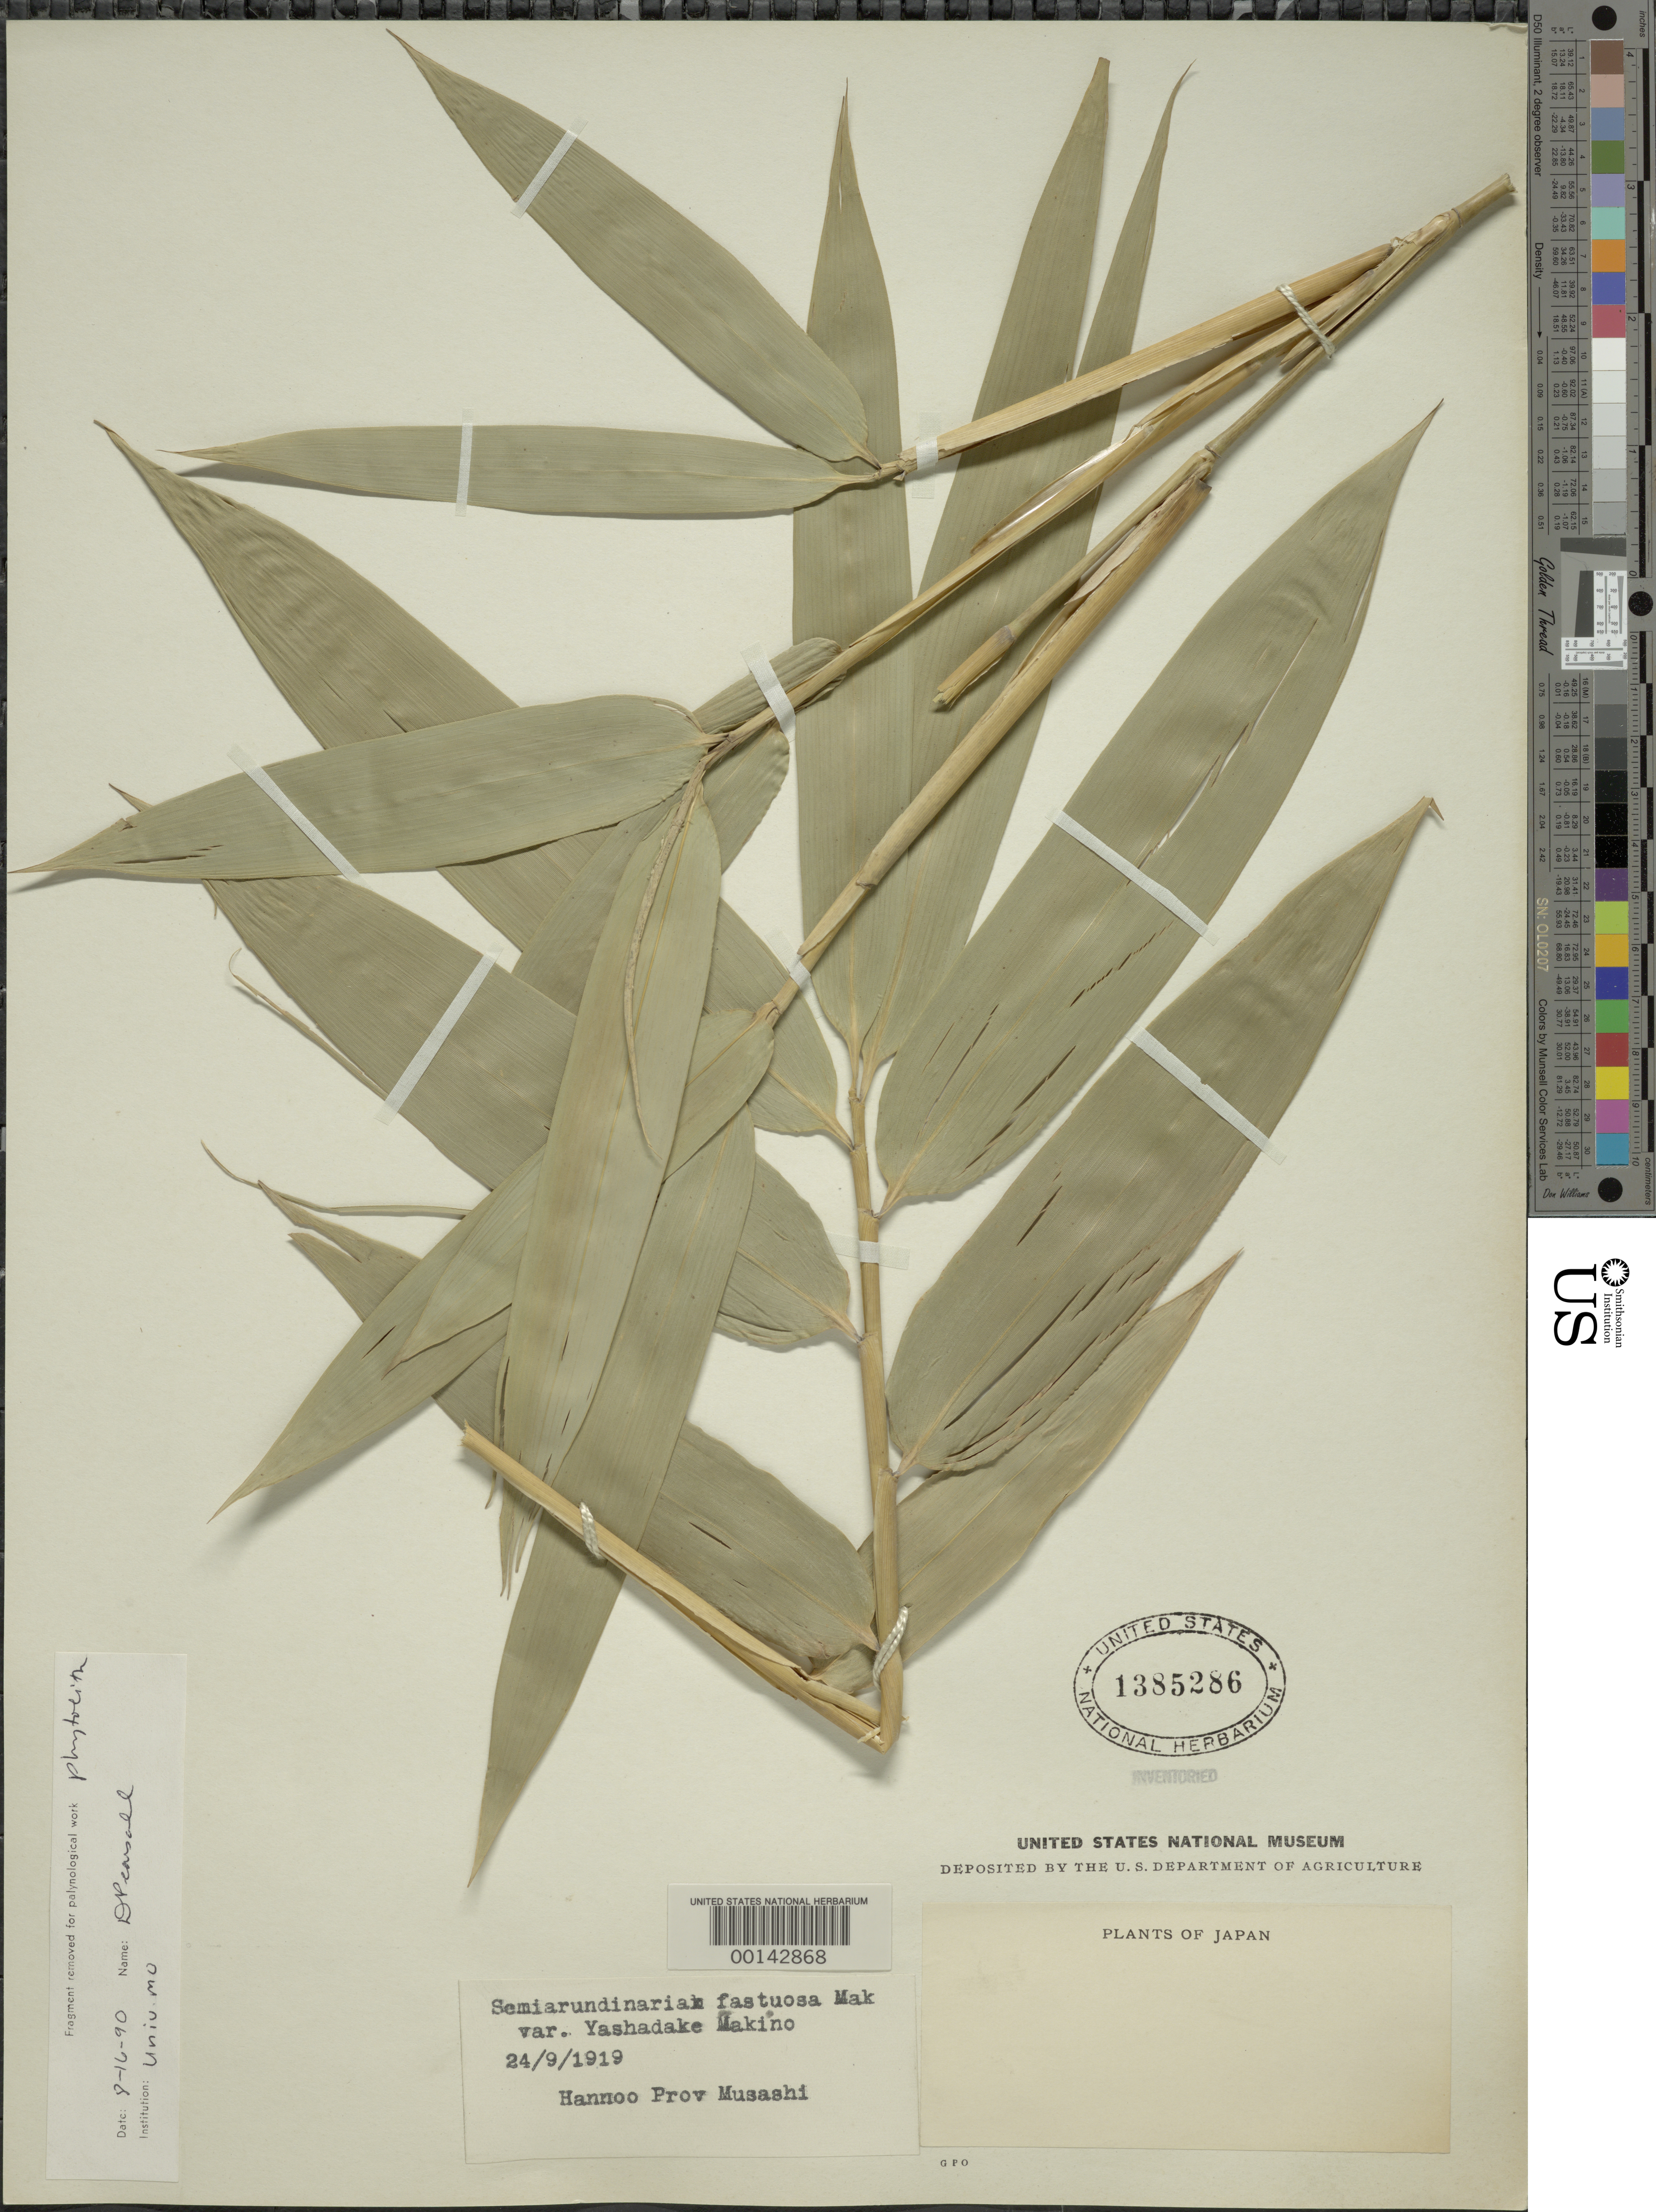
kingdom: Plantae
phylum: Tracheophyta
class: Liliopsida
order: Poales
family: Poaceae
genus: Semiarundinaria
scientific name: Semiarundinaria fastuosa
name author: Makino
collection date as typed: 24 Sep 1919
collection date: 1919-09-24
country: Japan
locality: Hannoo, musashi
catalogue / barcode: US 1385286